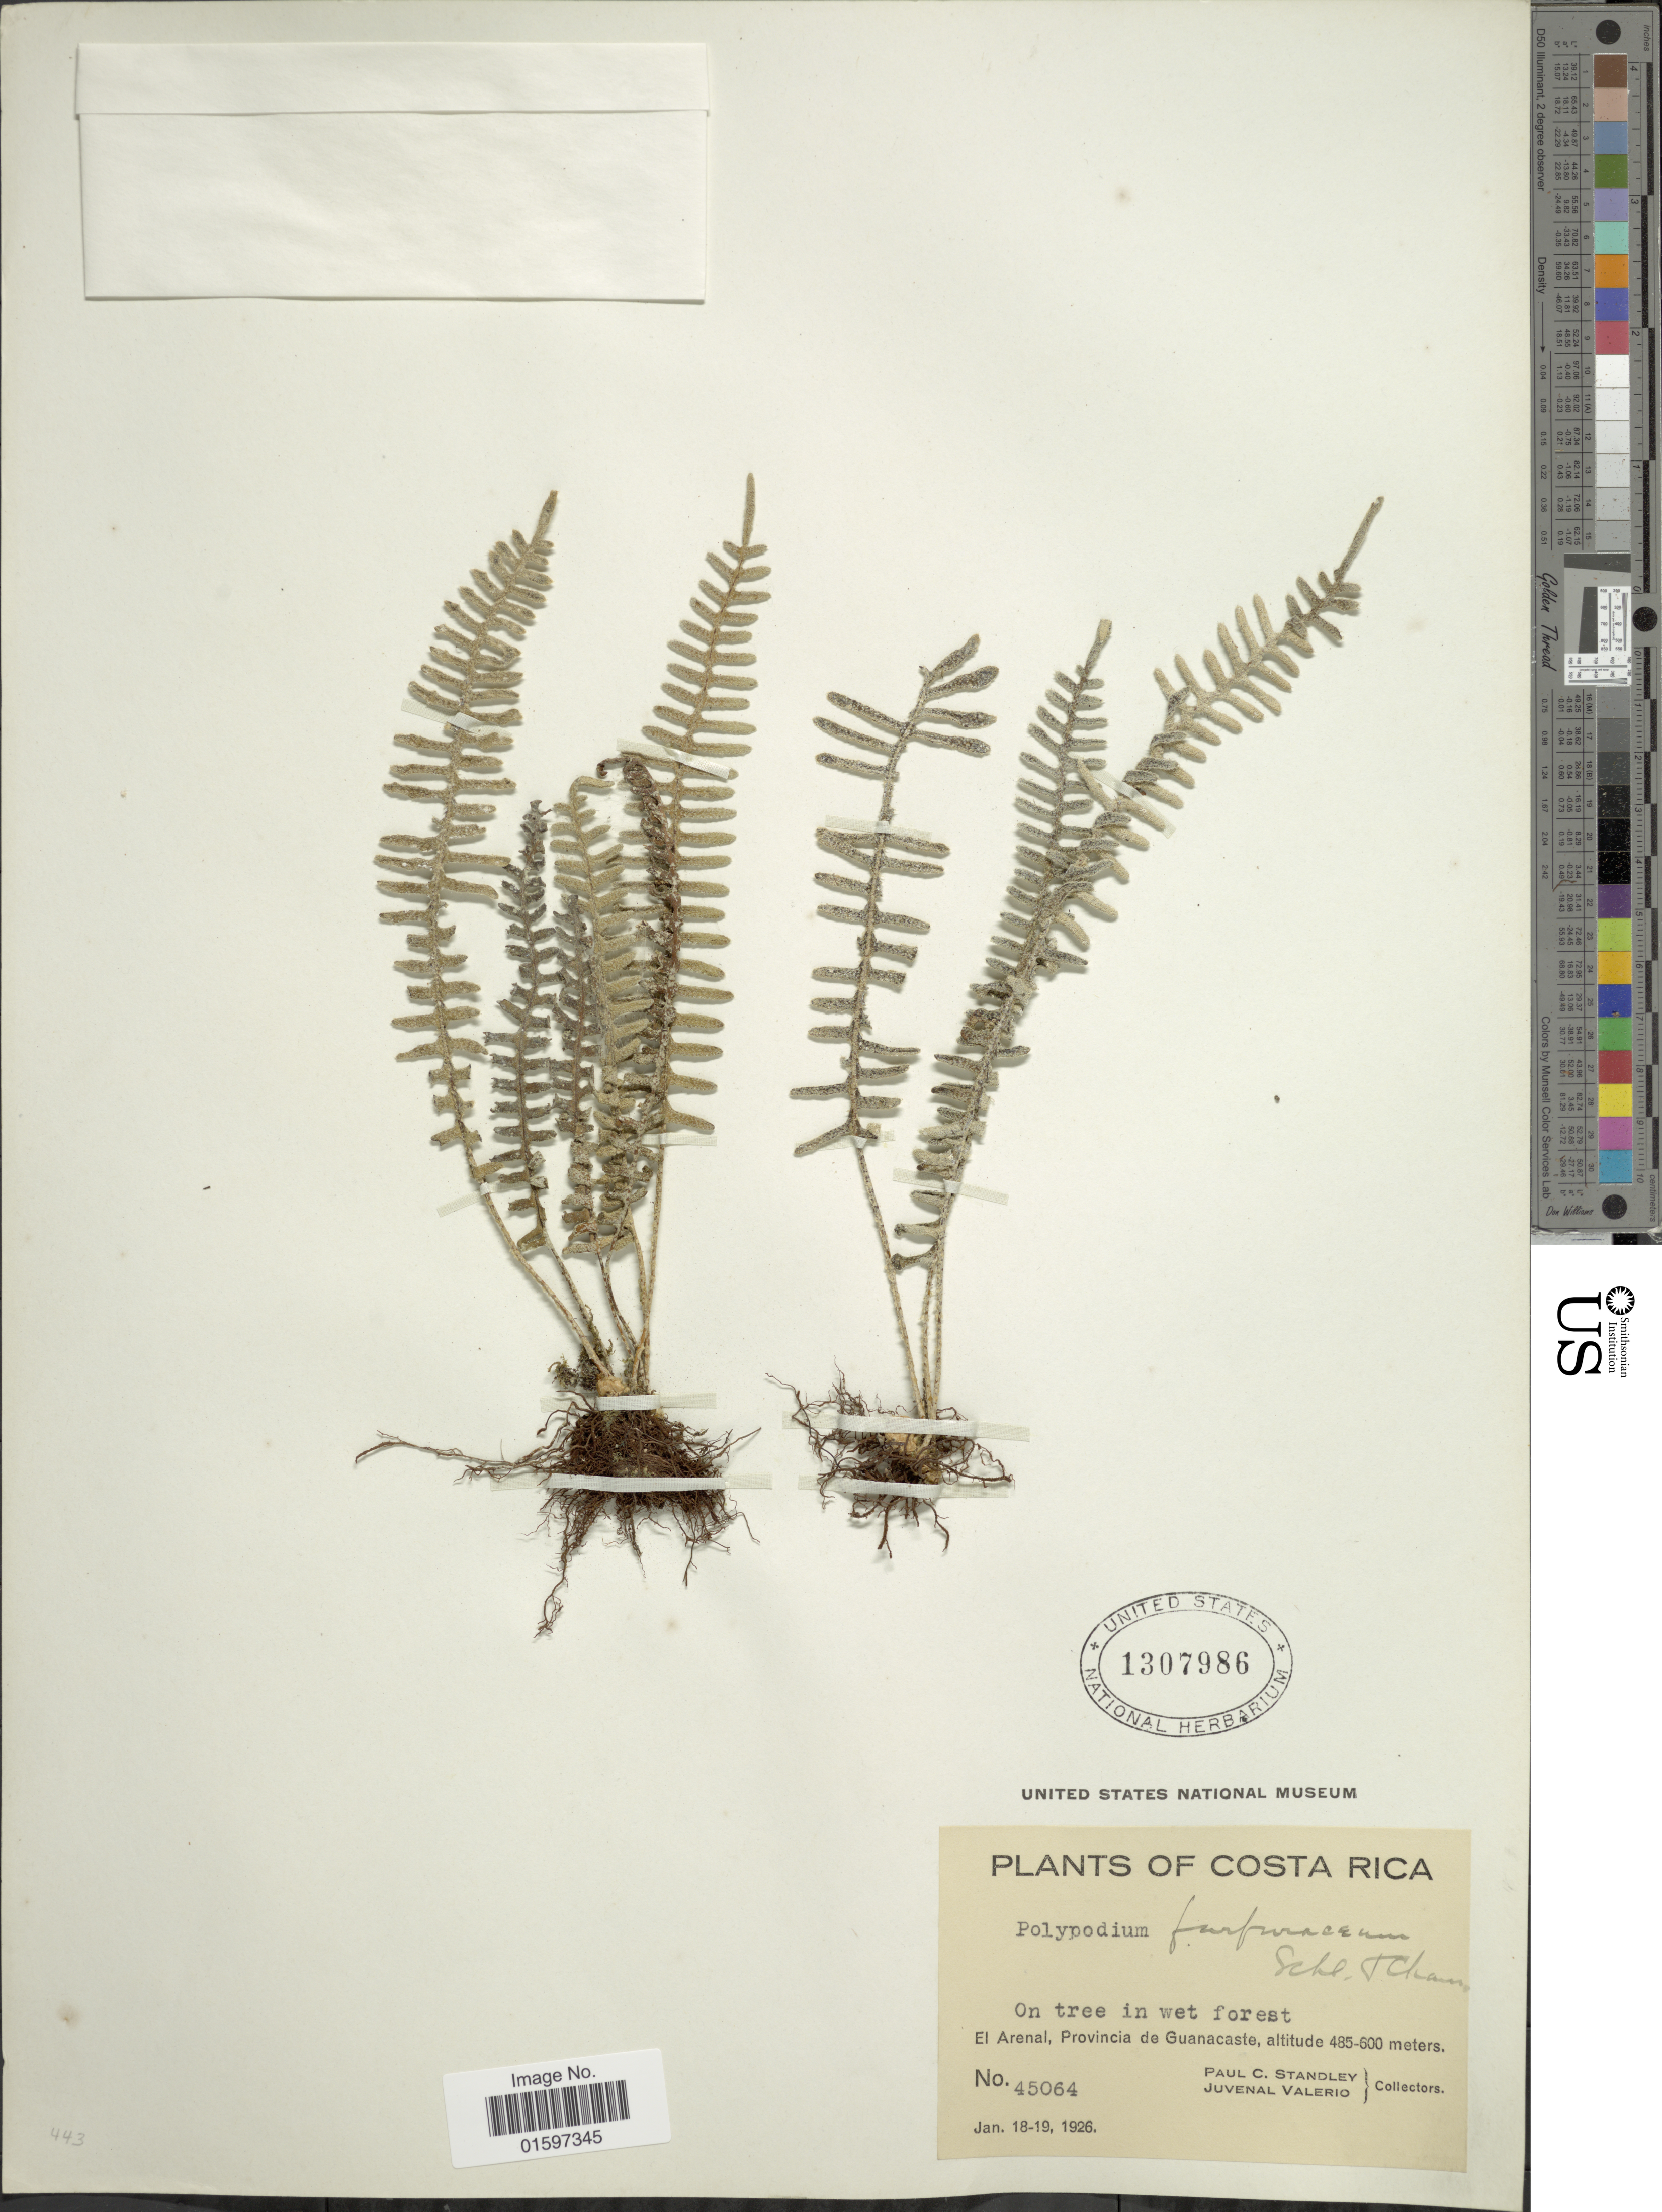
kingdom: Plantae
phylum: Tracheophyta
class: Polypodiopsida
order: Polypodiales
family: Polypodiaceae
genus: Pleopeltis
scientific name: Pleopeltis furfuracea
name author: (Schltdl. & Cham.) A.R. Sm. & Tejero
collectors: P. C. Standley & J. Valerio R.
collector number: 45064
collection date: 1926-01-18/1926-01-19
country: Costa Rica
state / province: Guanacaste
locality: Costa Rica, El Arenal, Provincia de Guanacaste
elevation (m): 485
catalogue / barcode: US 1307986